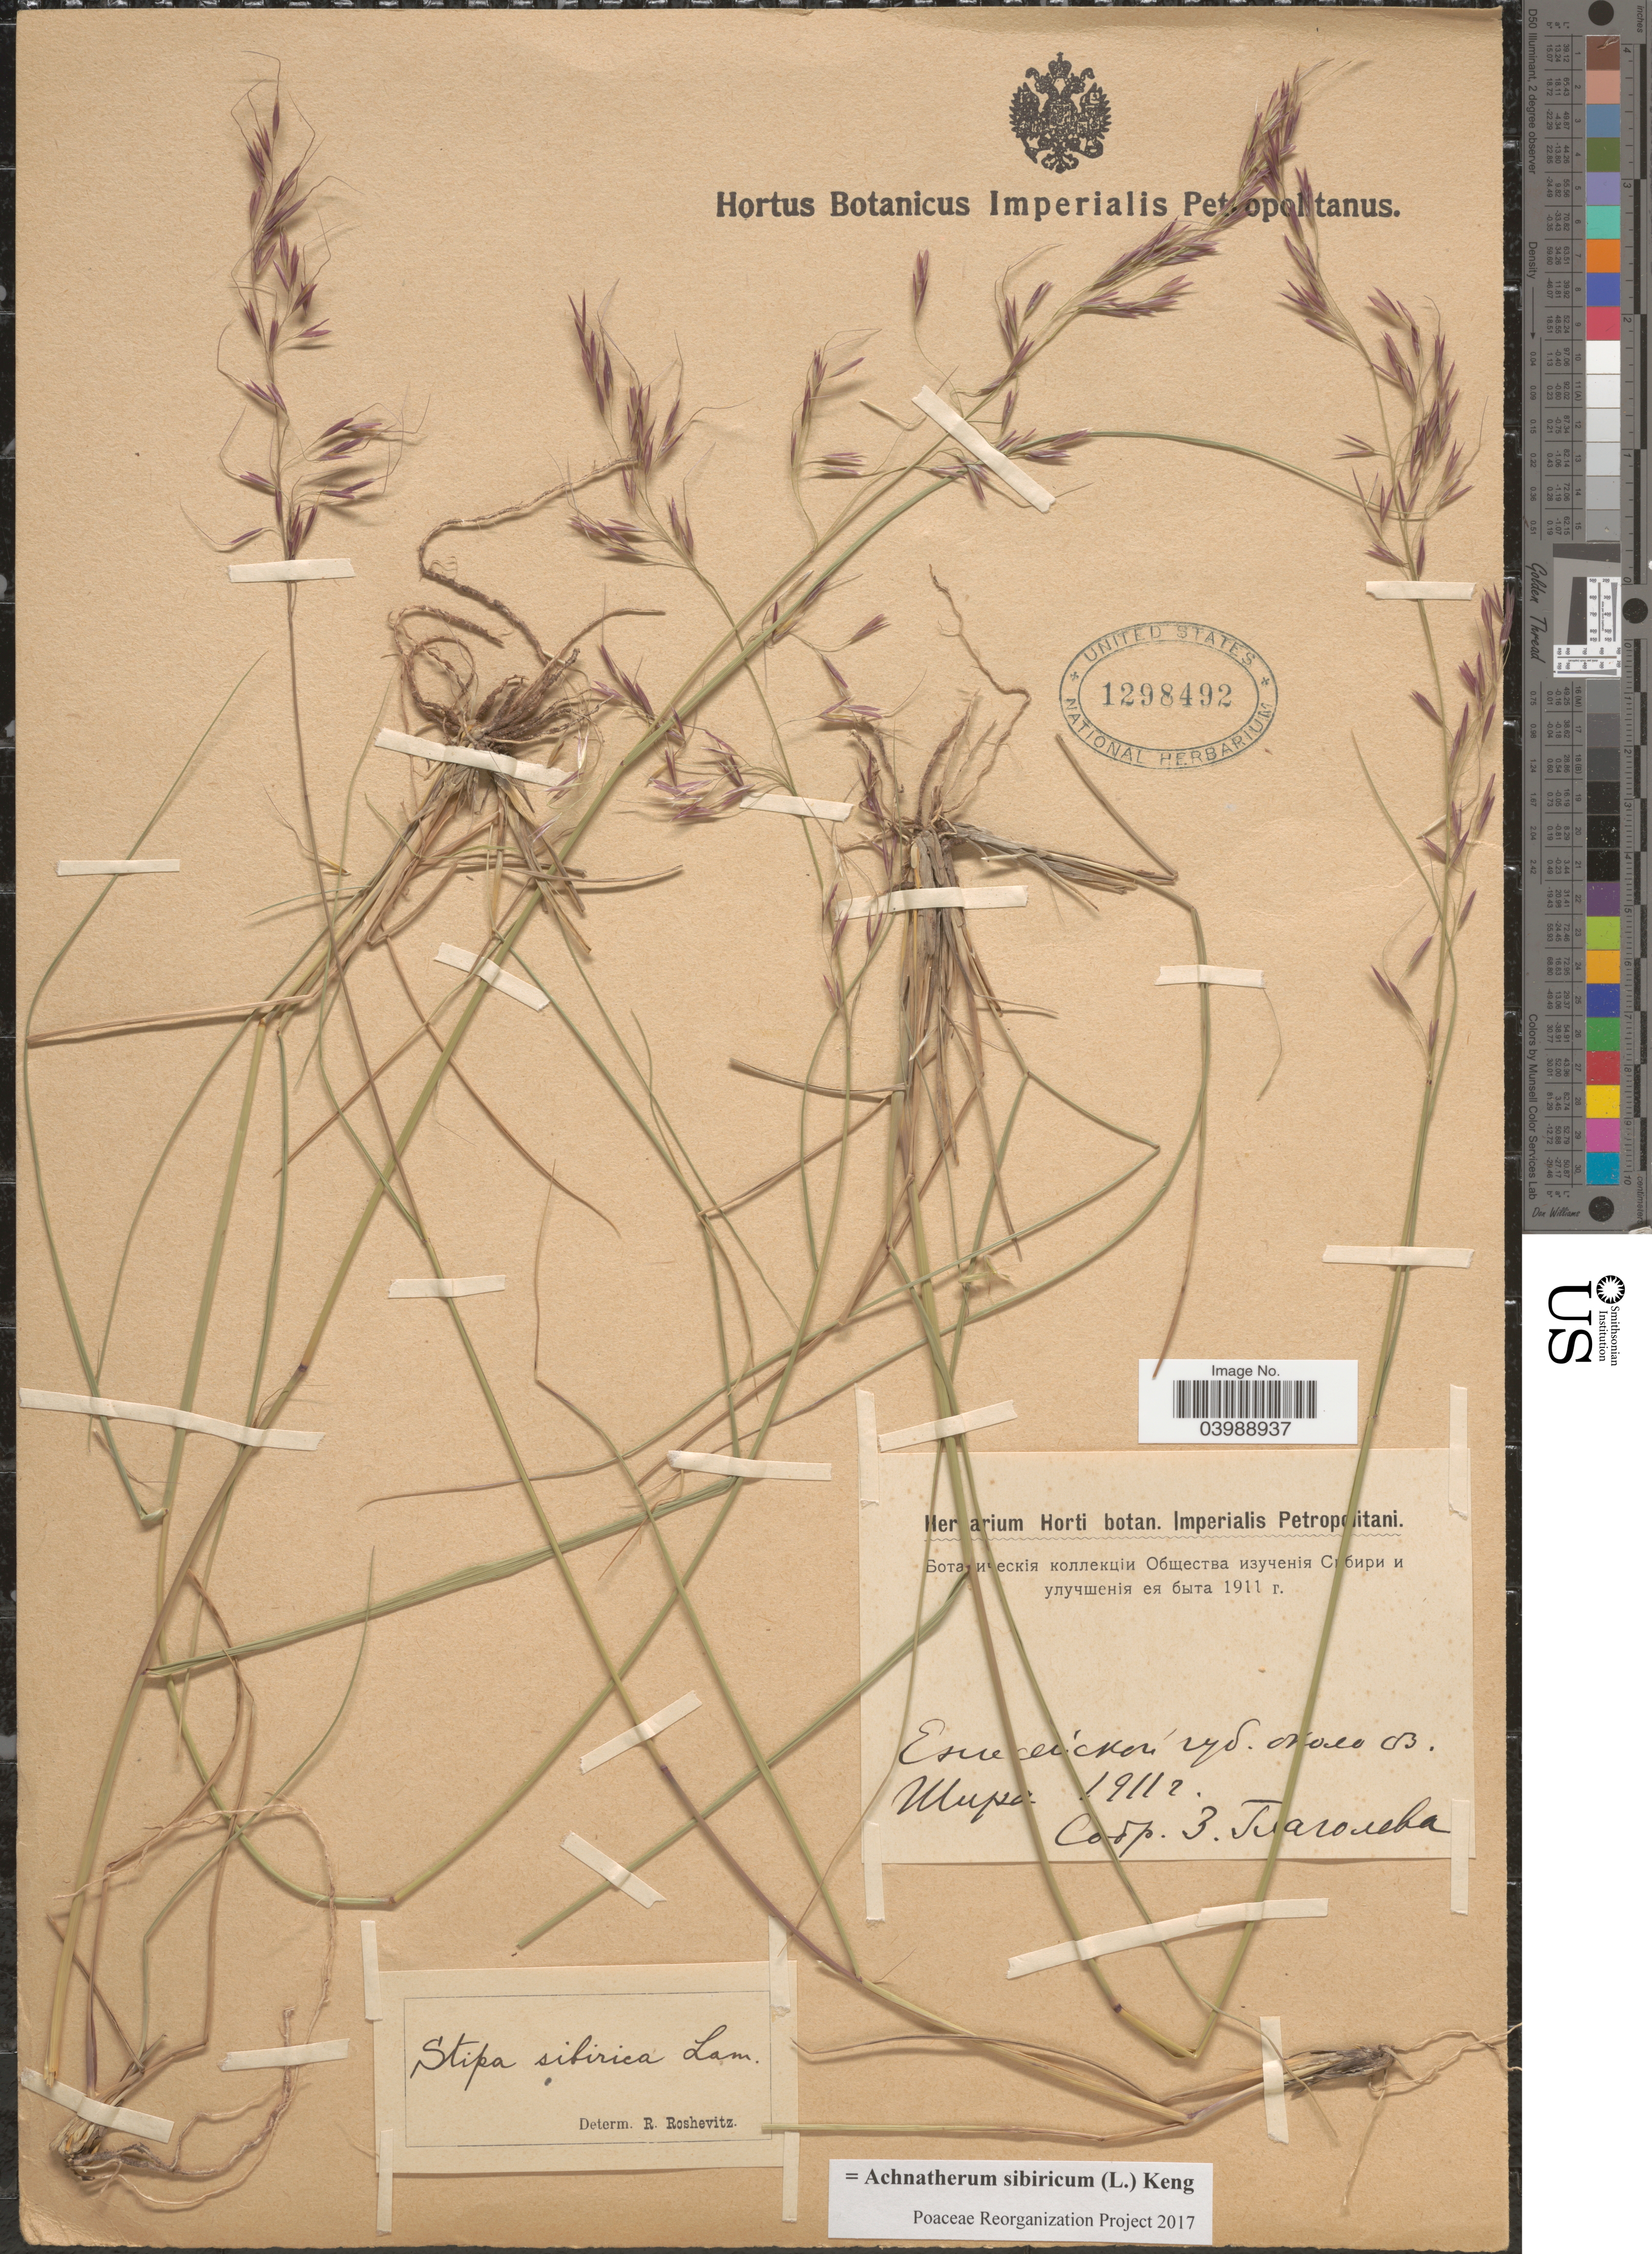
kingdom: Plantae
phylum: Tracheophyta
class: Liliopsida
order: Poales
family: Poaceae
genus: Achnatherum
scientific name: Achnatherum sibiricum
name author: (L.) Keng ex Tzvelev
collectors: Z. Glagoleva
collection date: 1911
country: Russian Federation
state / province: Khakassia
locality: Near Lake Shira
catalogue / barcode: US 1298492